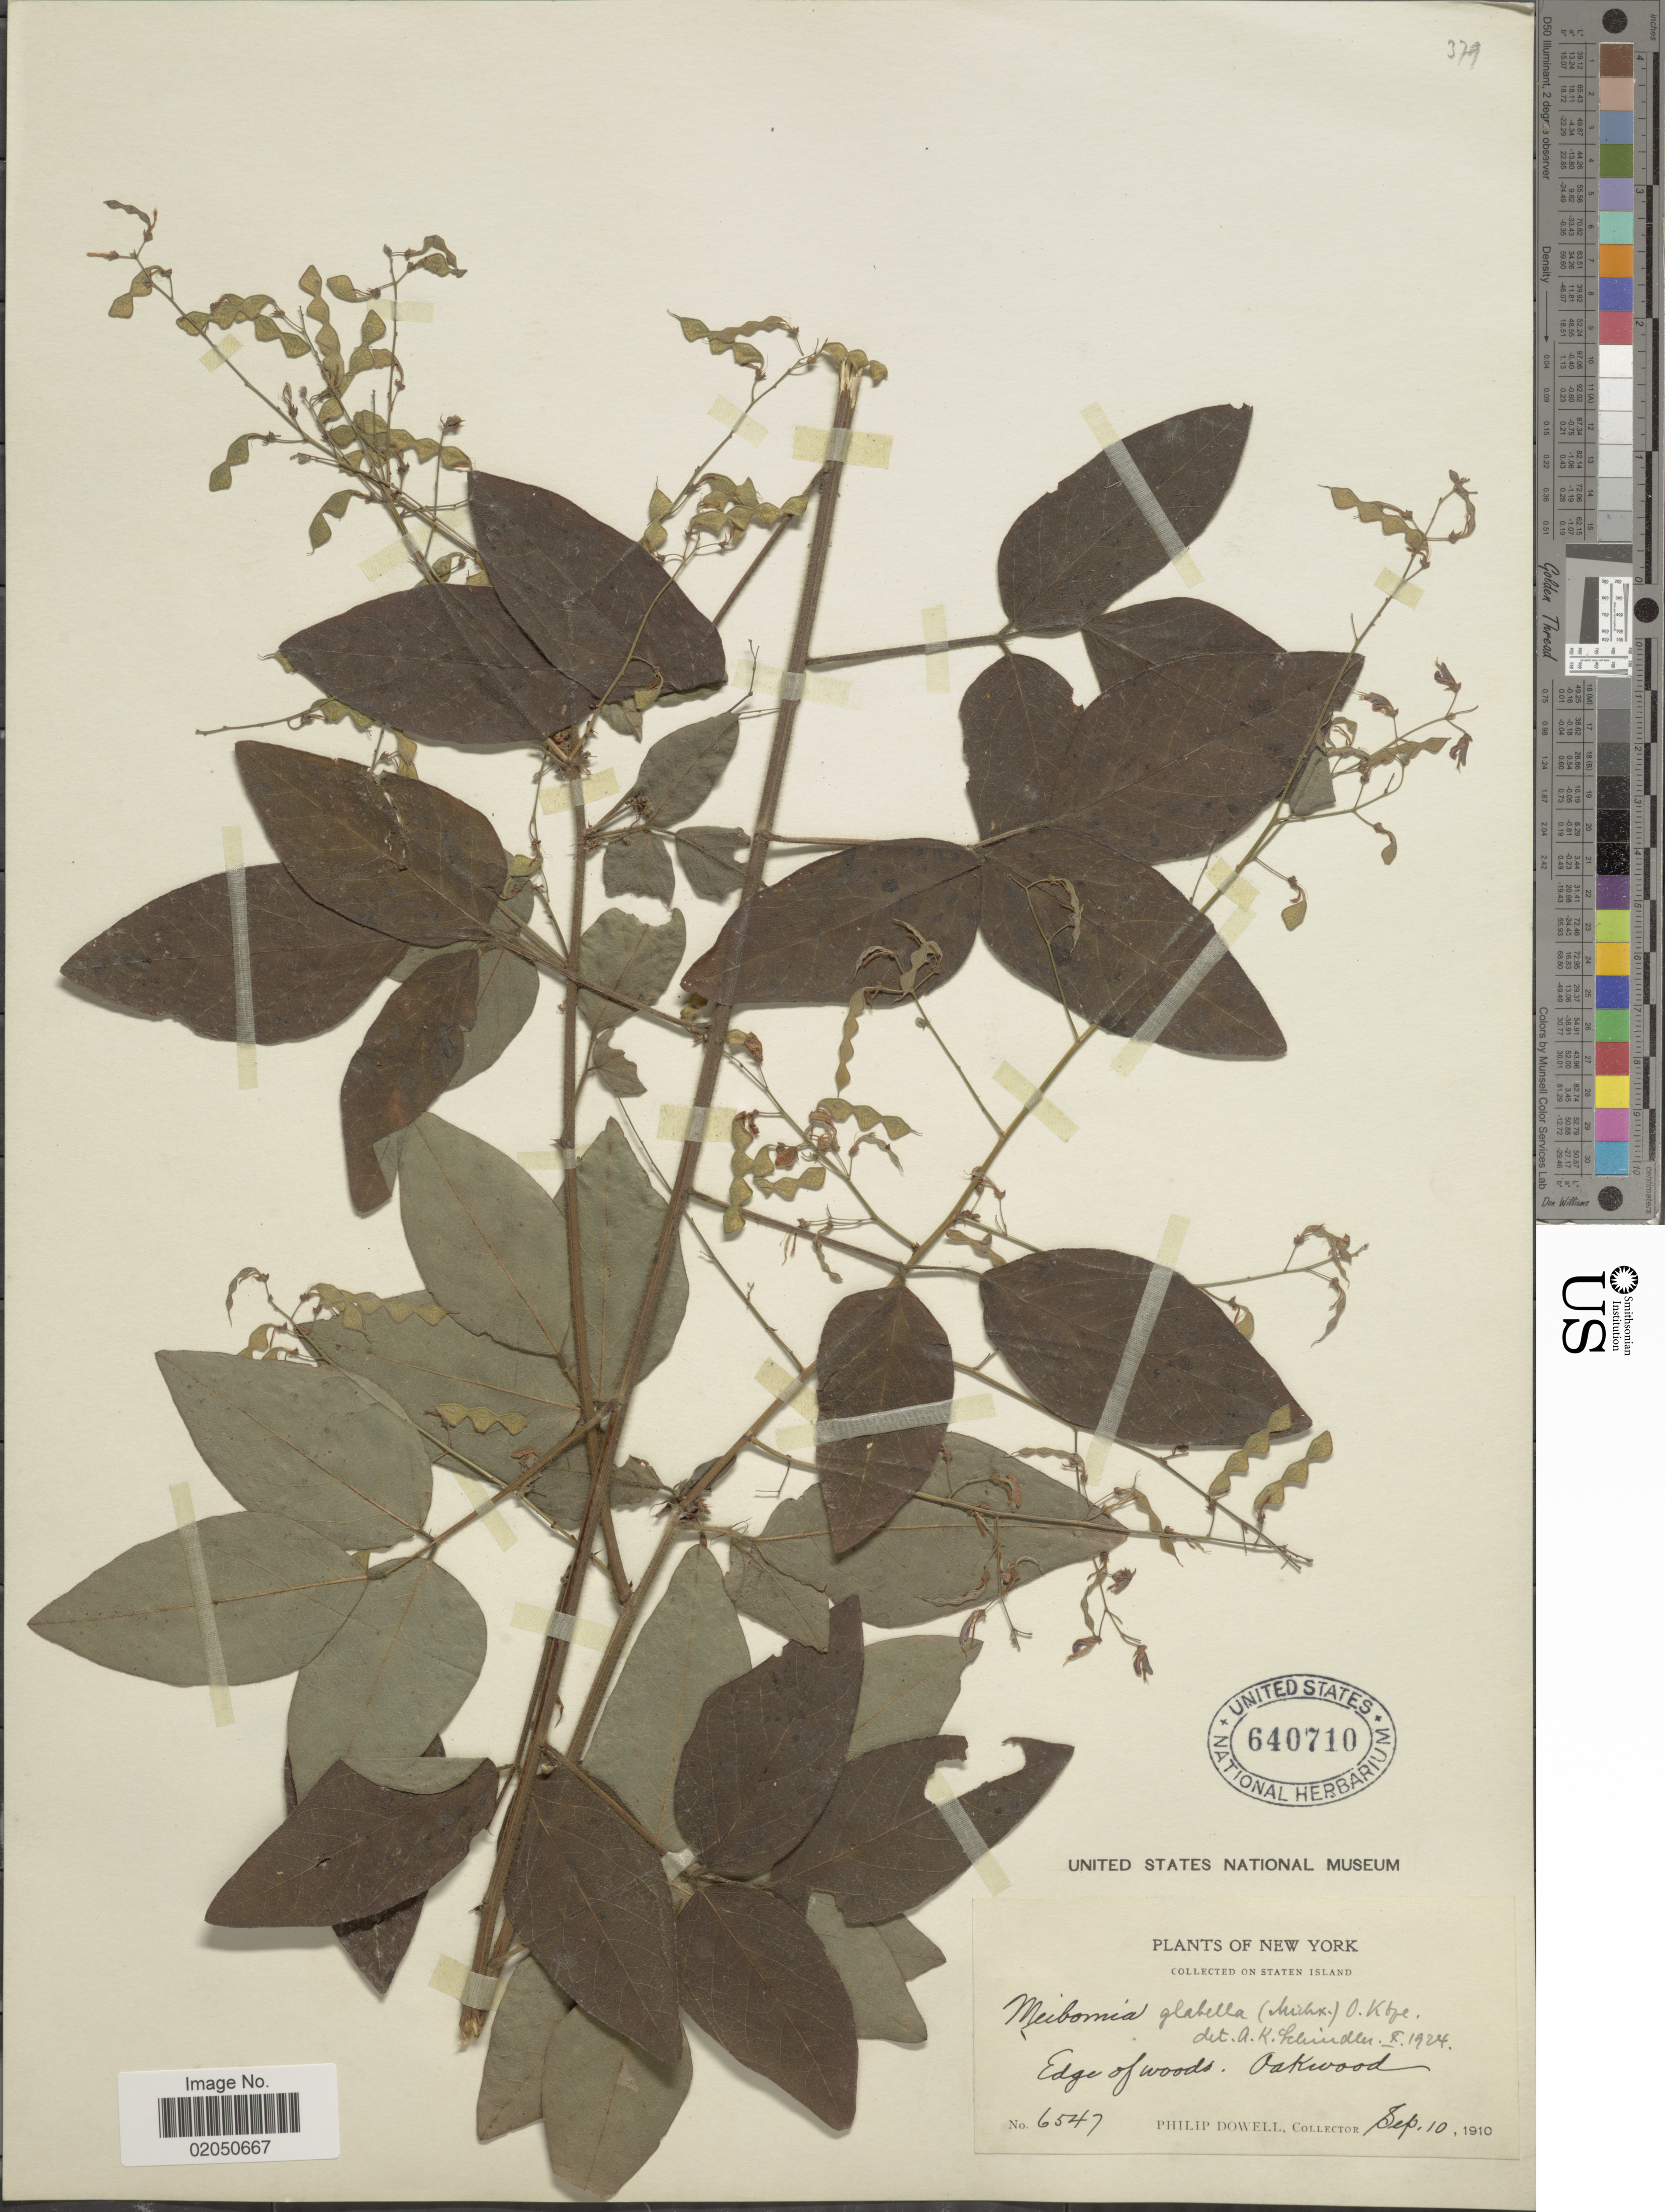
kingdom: Plantae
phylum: Tracheophyta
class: Magnoliopsida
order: Fabales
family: Fabaceae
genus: Desmodium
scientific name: Desmodium glabellum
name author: (Michx.) DC.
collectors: P. Dowell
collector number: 6547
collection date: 1910-09-10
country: United States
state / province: New York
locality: Staten Island,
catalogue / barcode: US 640710